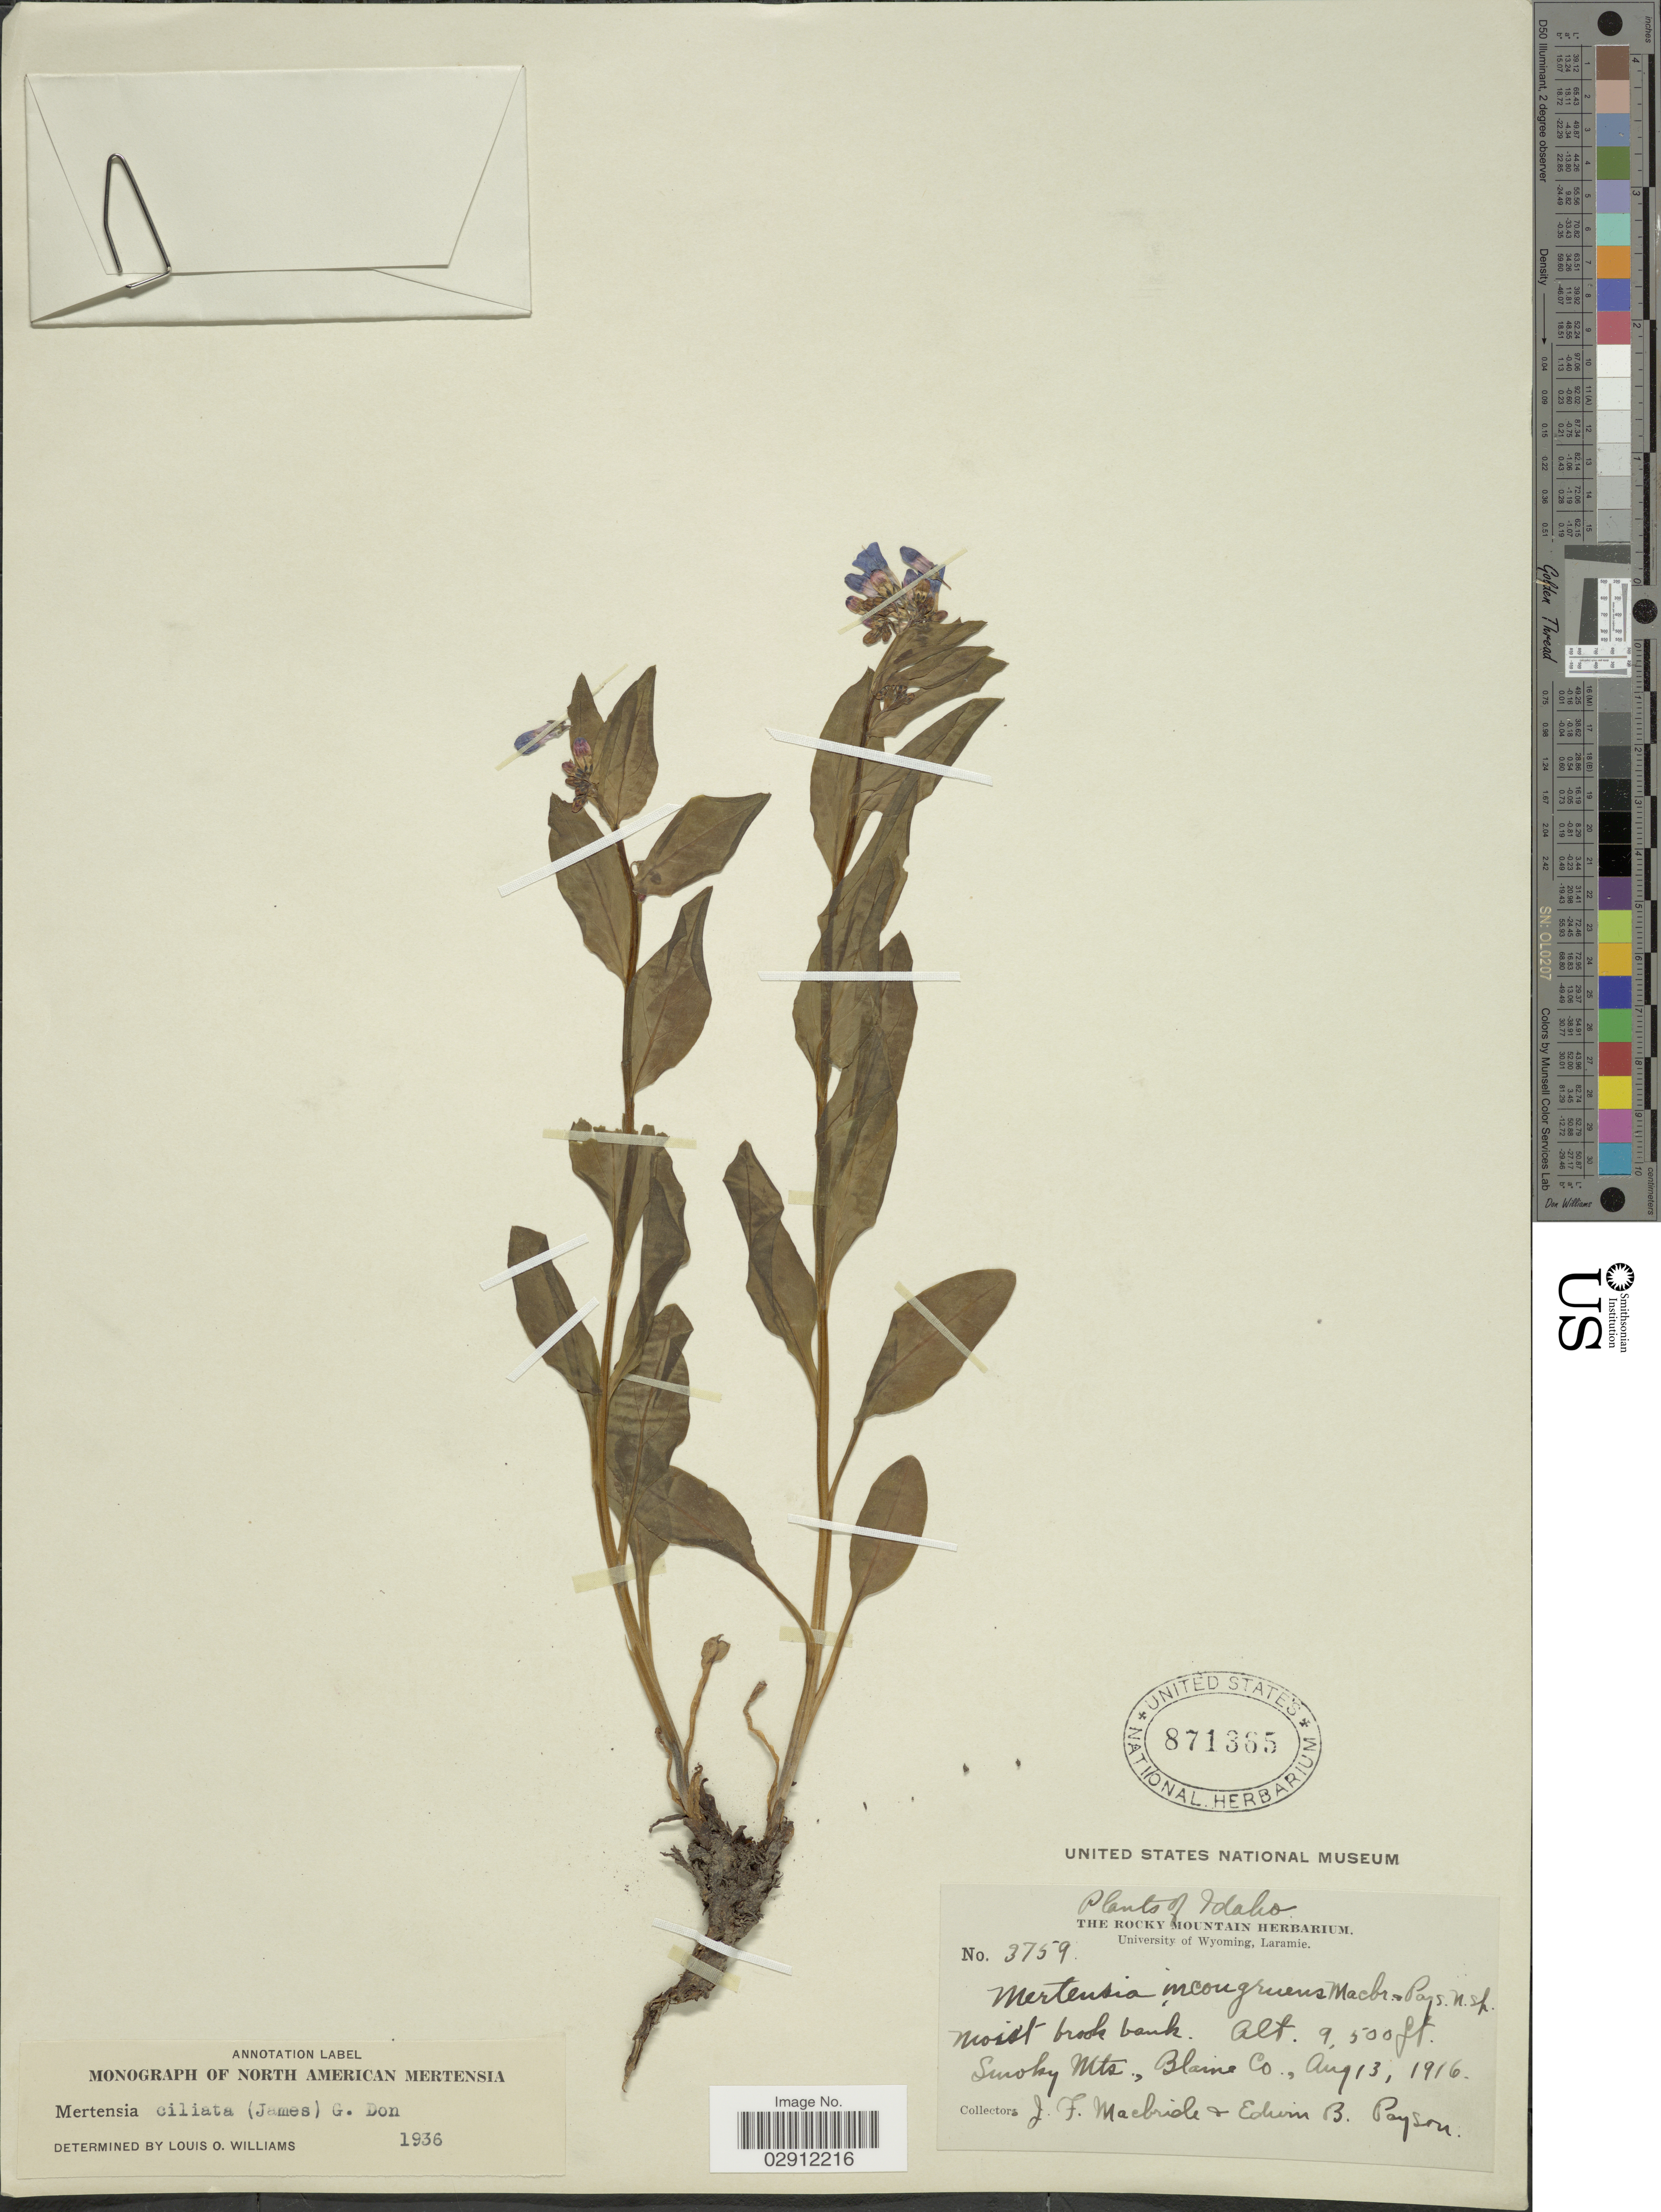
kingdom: Plantae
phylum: Tracheophyta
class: Magnoliopsida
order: Boraginales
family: Boraginaceae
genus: Mertensia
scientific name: Mertensia ciliata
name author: (James) G. Don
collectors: J. F. Macbride & E. B. Payson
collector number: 3759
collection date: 1916-08-13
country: United States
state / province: Idaho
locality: Smoky Mts., Blaine Co.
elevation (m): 2896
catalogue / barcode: US 871365